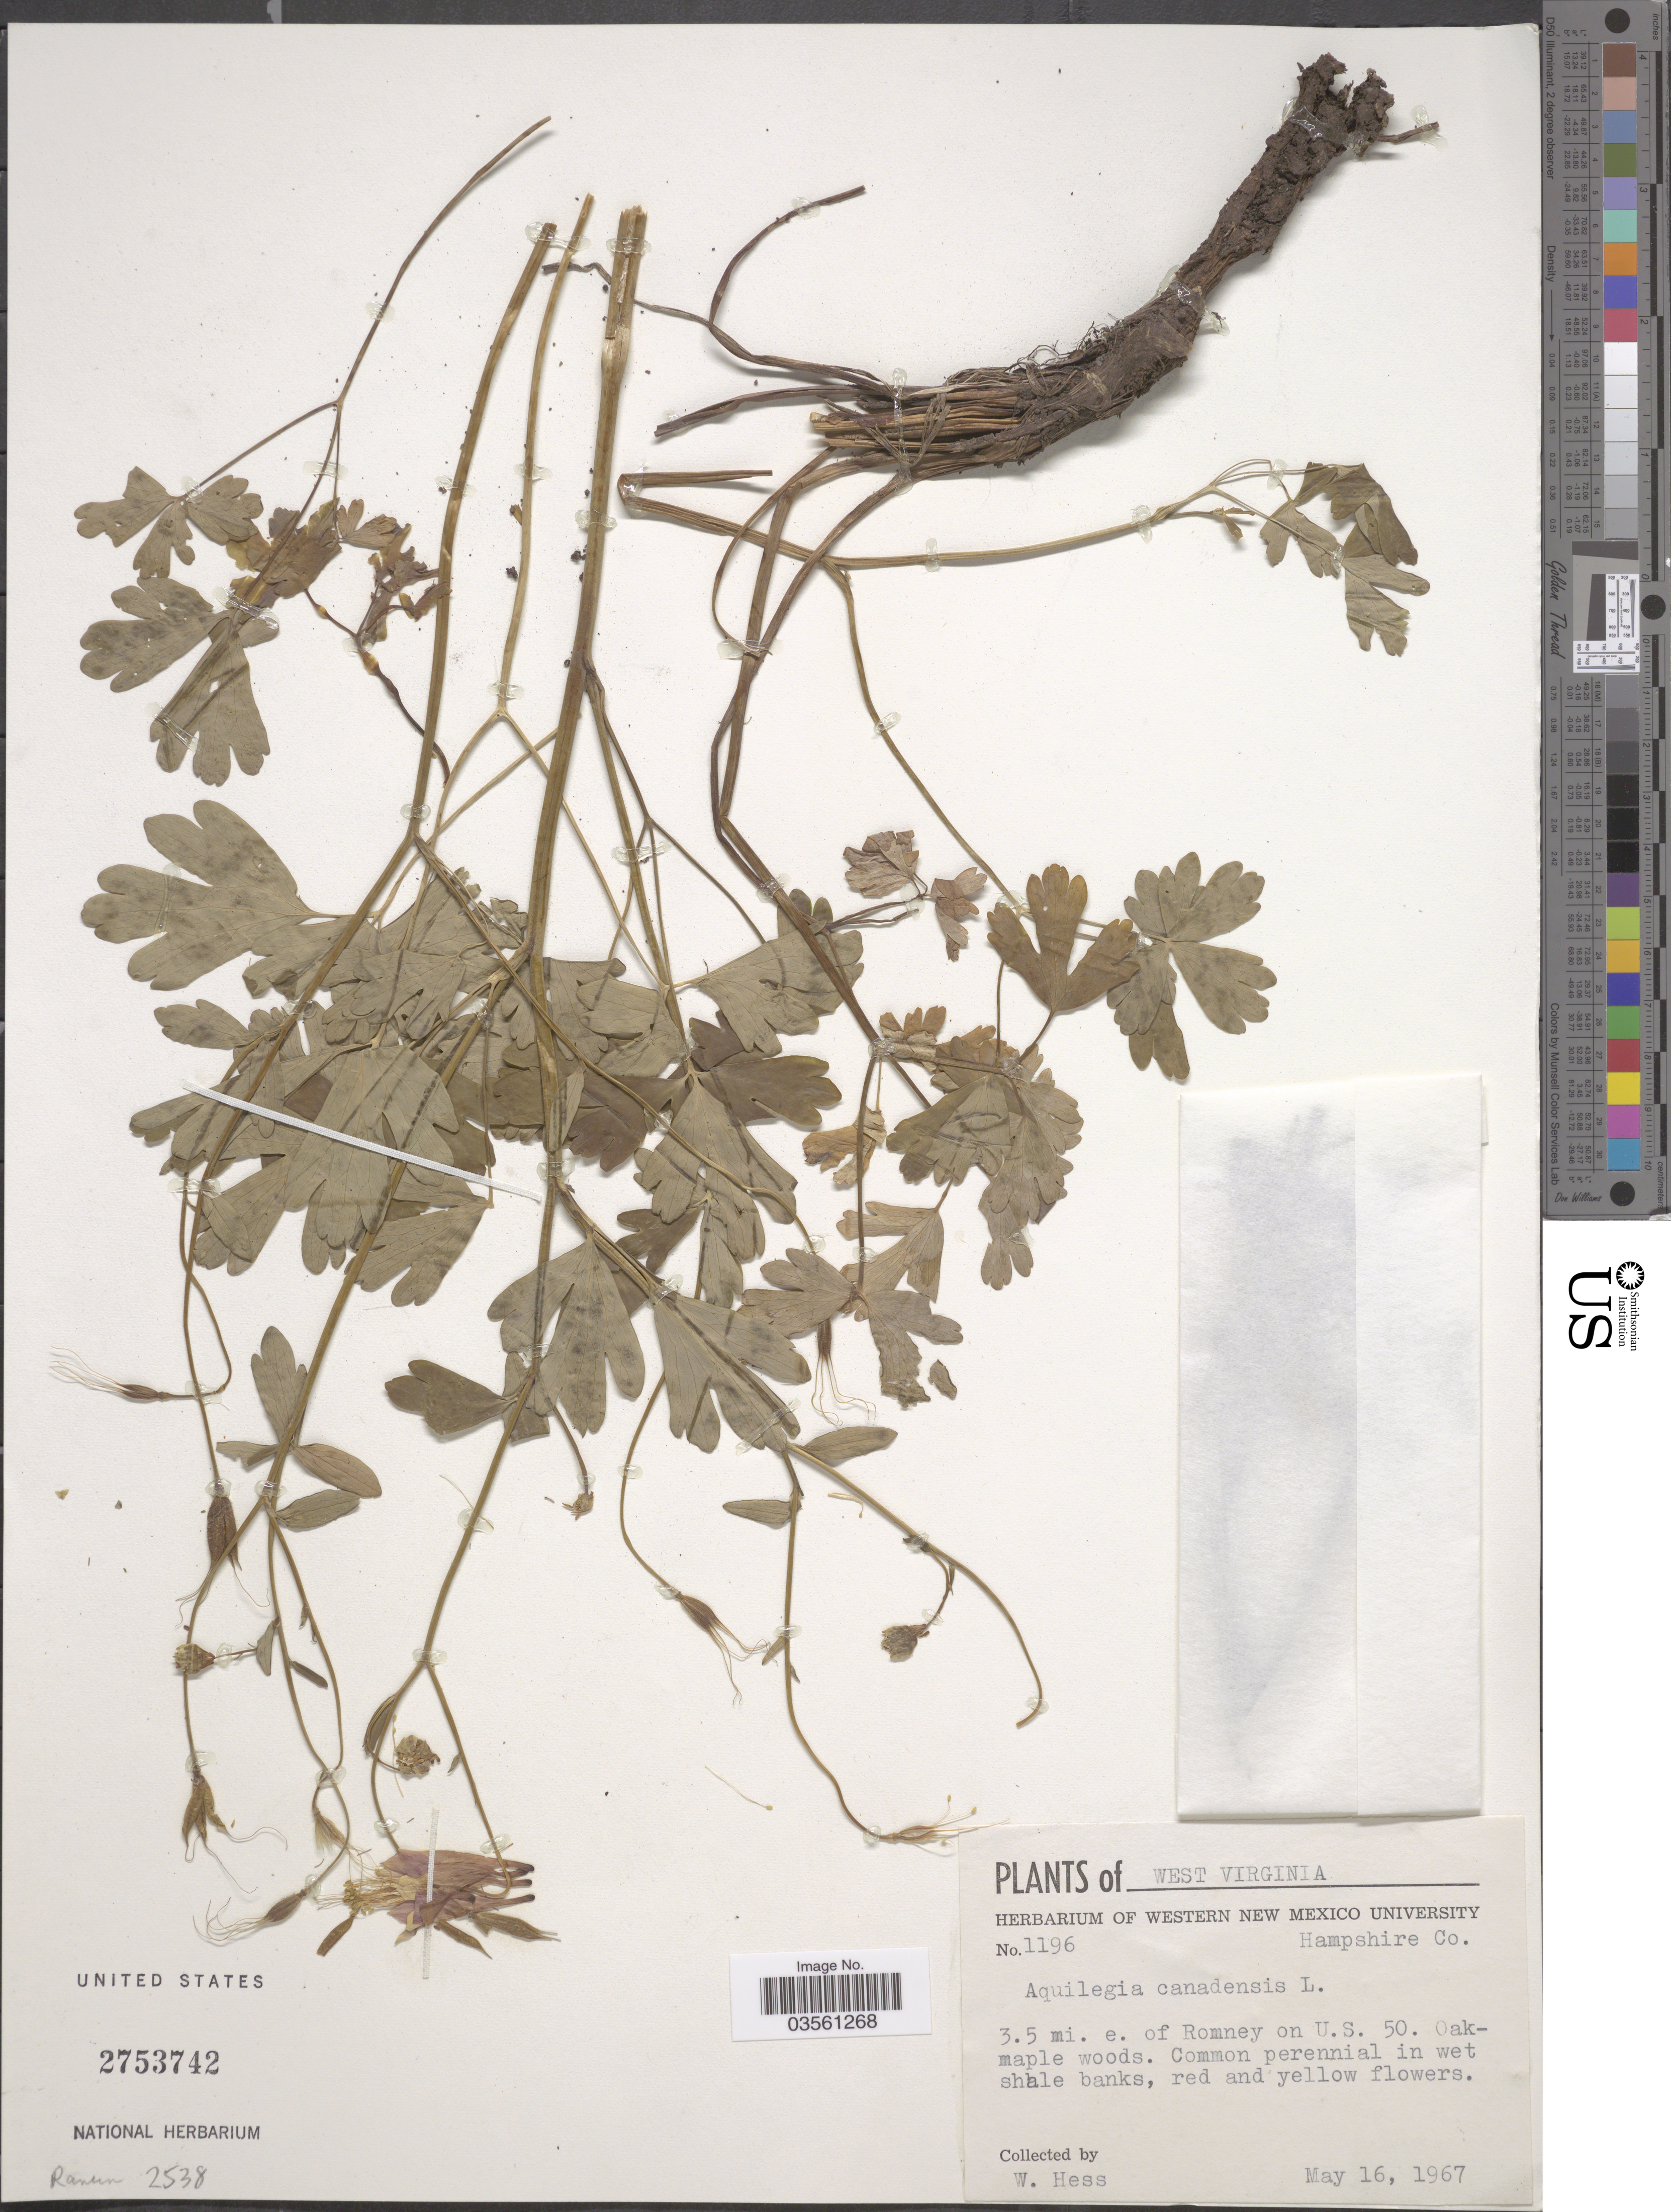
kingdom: Plantae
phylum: Tracheophyta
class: Magnoliopsida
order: Ranunculales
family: Ranunculaceae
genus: Aquilegia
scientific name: Aquilegia canadensis var. coccinea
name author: (Small) Munz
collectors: W. Hess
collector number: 1196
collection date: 1967-05-16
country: United States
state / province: West Virginia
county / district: Hampshire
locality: Hampshire Co. 3.5 mi. e. of Romney on U.S. 50.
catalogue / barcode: US 2753742